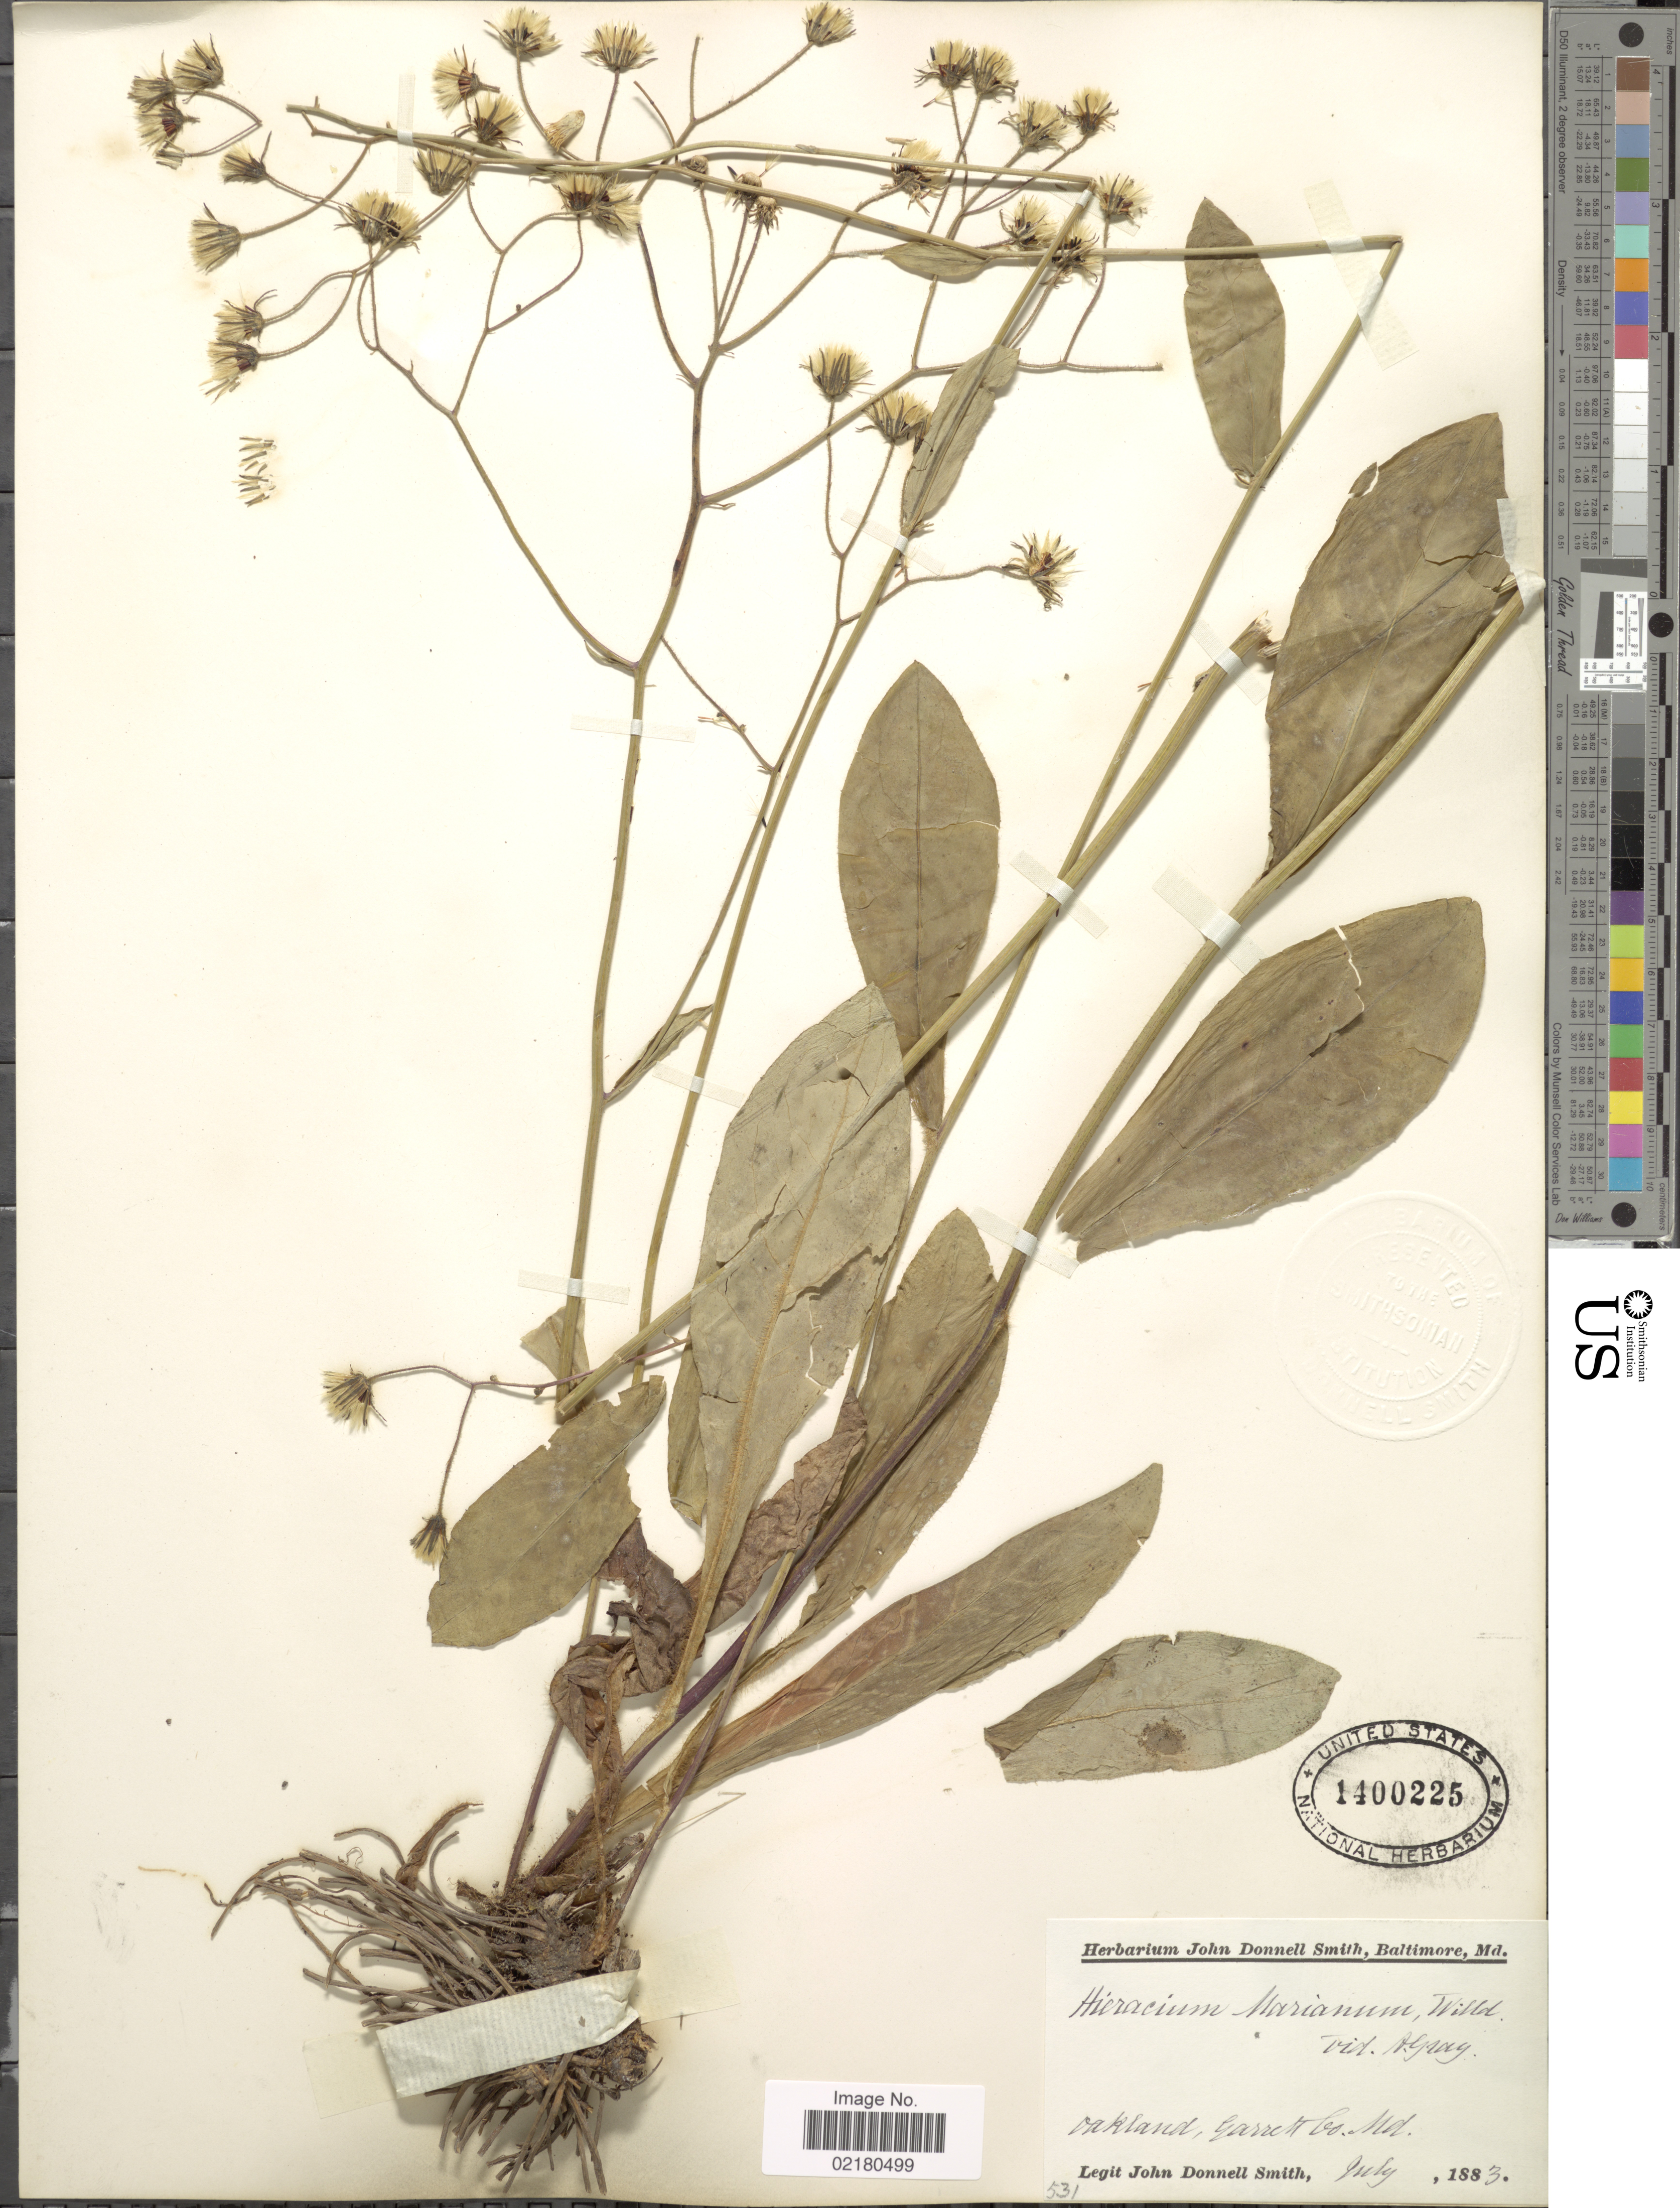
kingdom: Plantae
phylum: Tracheophyta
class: Magnoliopsida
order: Asterales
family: Asteraceae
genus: Hieracium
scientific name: Hieracium marianum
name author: Willd.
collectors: J. Donnell Smith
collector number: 531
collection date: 1883-07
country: United States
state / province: Maryland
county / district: Garrett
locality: Oakland, Garrett Co. Md.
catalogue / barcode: US 1400225